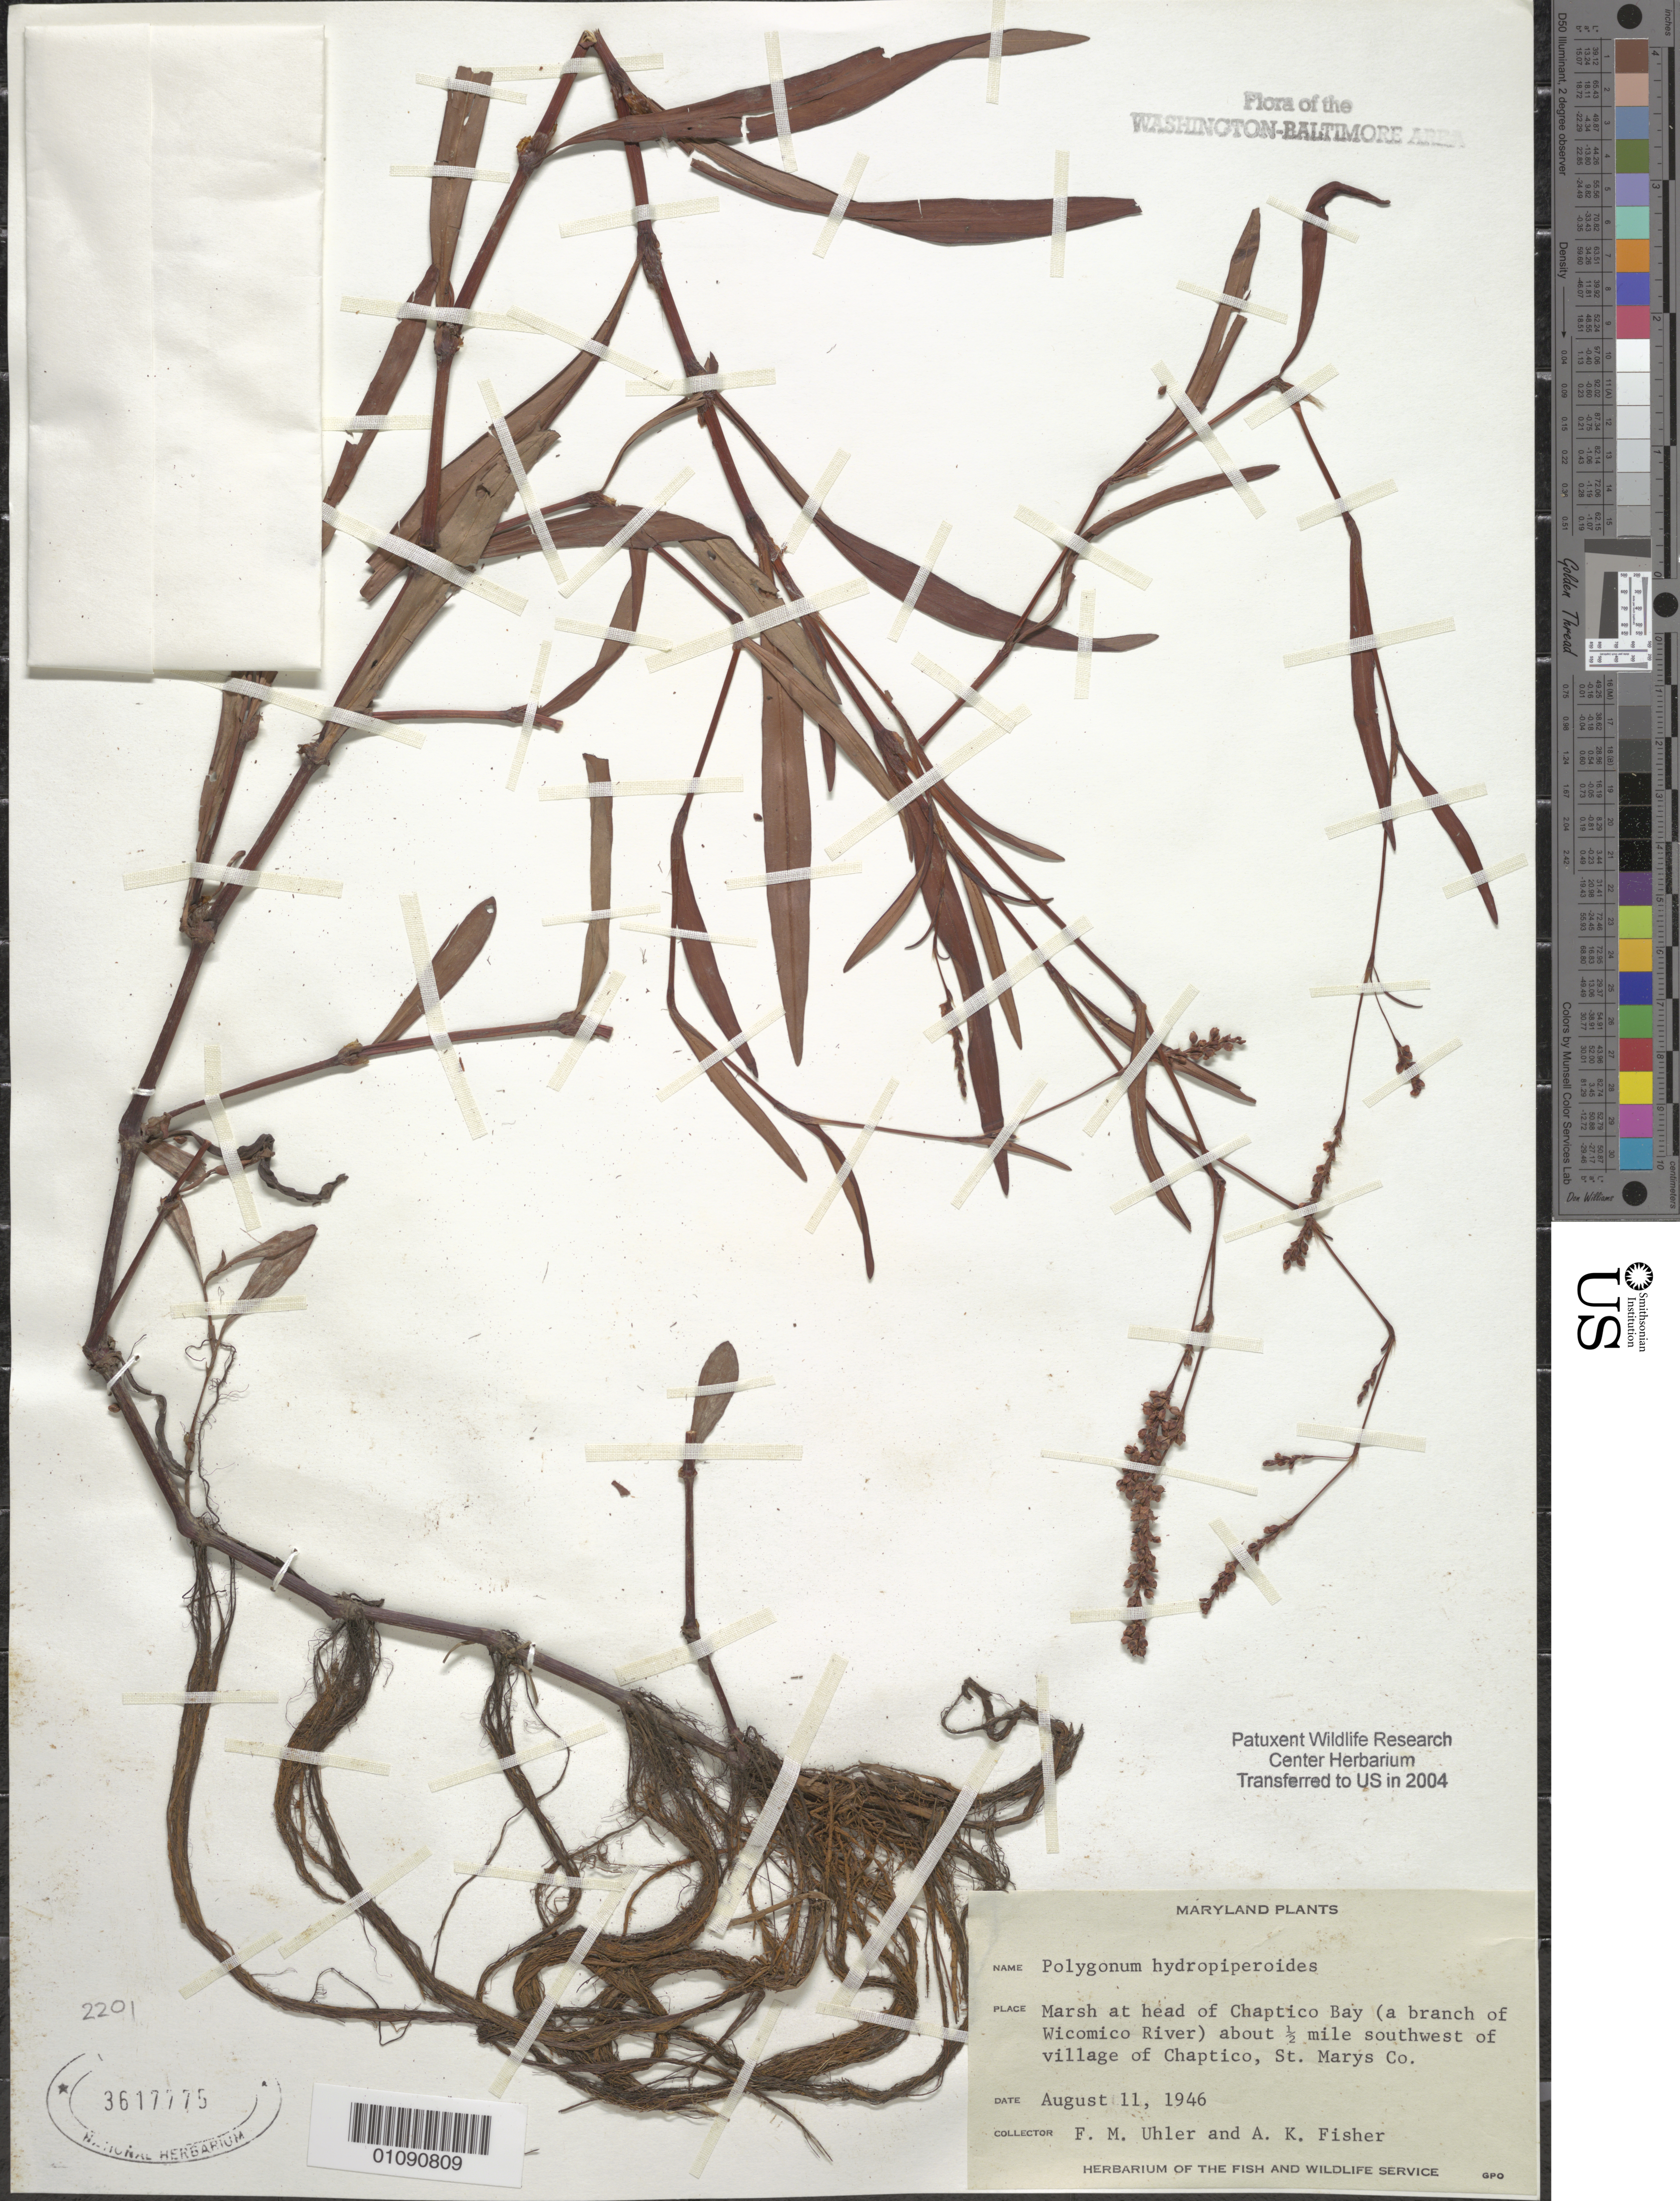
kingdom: Plantae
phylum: Tracheophyta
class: Magnoliopsida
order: Caryophyllales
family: Polygonaceae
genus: Persicaria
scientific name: Persicaria hydropiperoides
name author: (Michx.) Small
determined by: Atha, D. E.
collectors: F. M. Uhler & A. K. Fisher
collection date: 1946-08-11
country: United States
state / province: Maryland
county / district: St. Mary's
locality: Chaptico Bay (a branch of Wicomico River) about half a mile S.W. of Chaptico.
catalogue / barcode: US 3617775